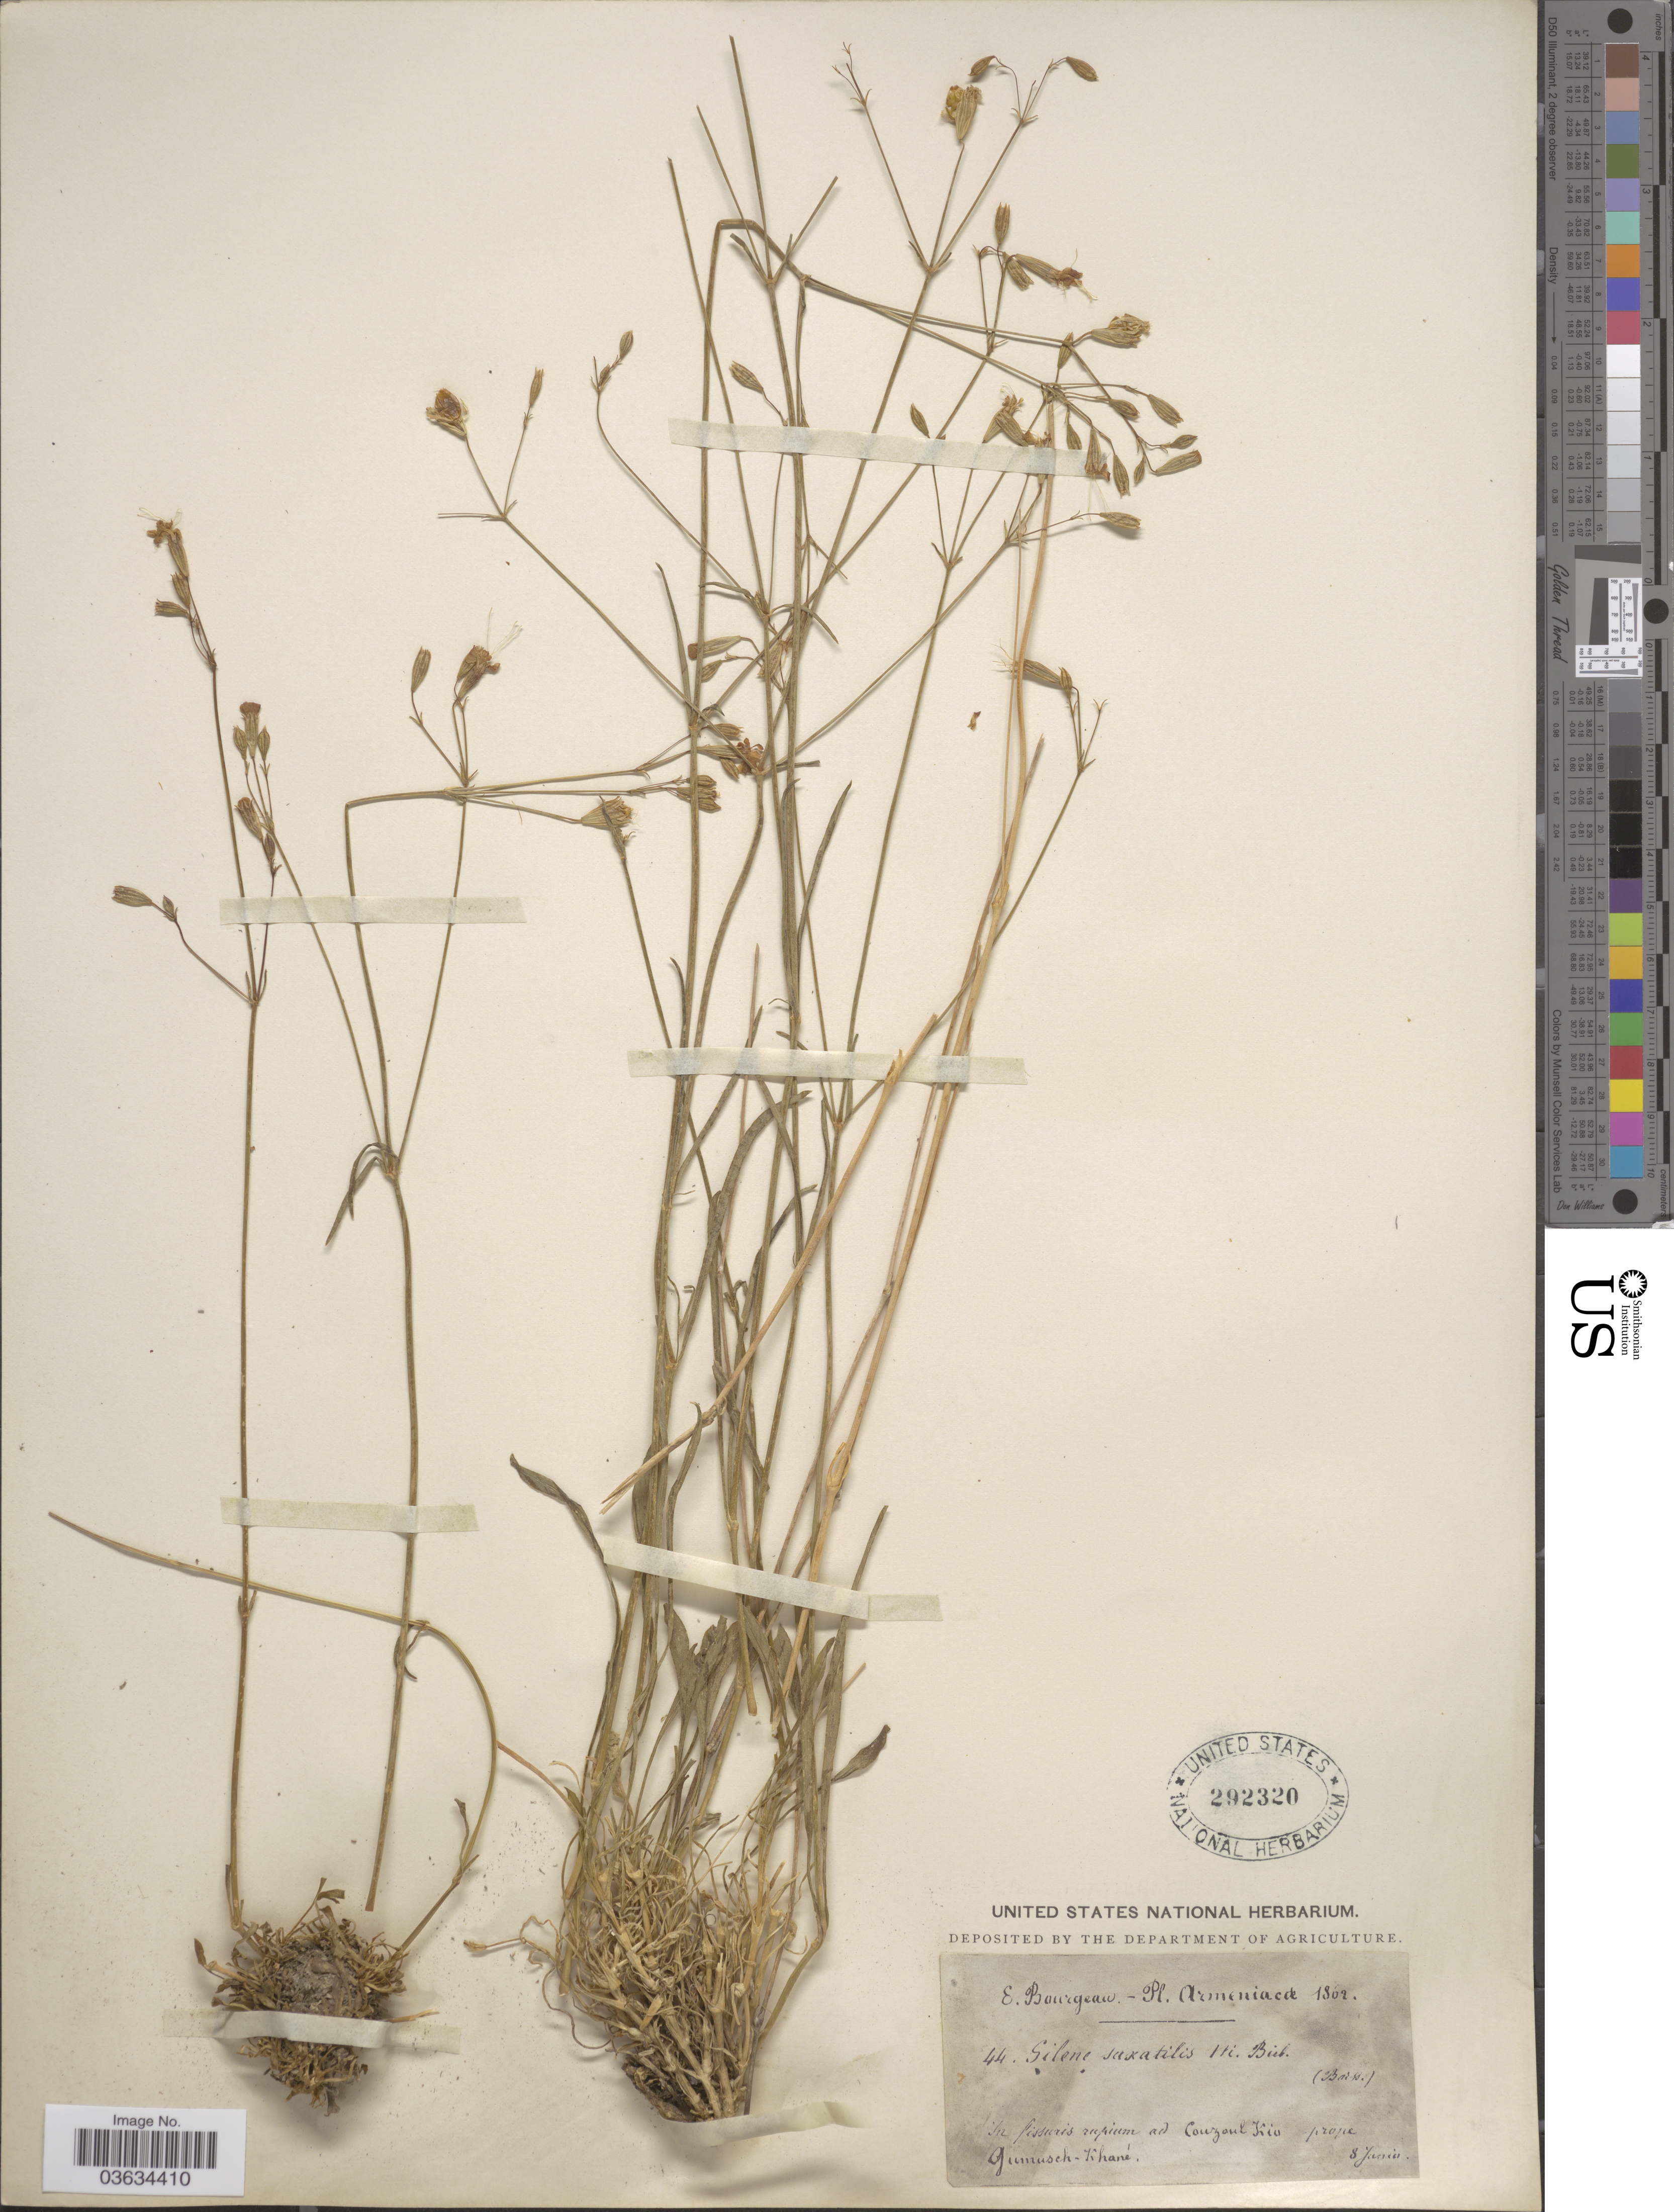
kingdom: Plantae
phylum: Tracheophyta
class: Magnoliopsida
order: Caryophyllales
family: Caryophyllaceae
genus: Silene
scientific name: Silene saxatilis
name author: Sims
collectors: E. Bourgeau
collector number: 44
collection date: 1862-06-08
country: Armenia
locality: Armeniacæ. In fissaris rupium ad Couzoul Kio prope Gumusch-Khané.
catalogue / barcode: US 292320